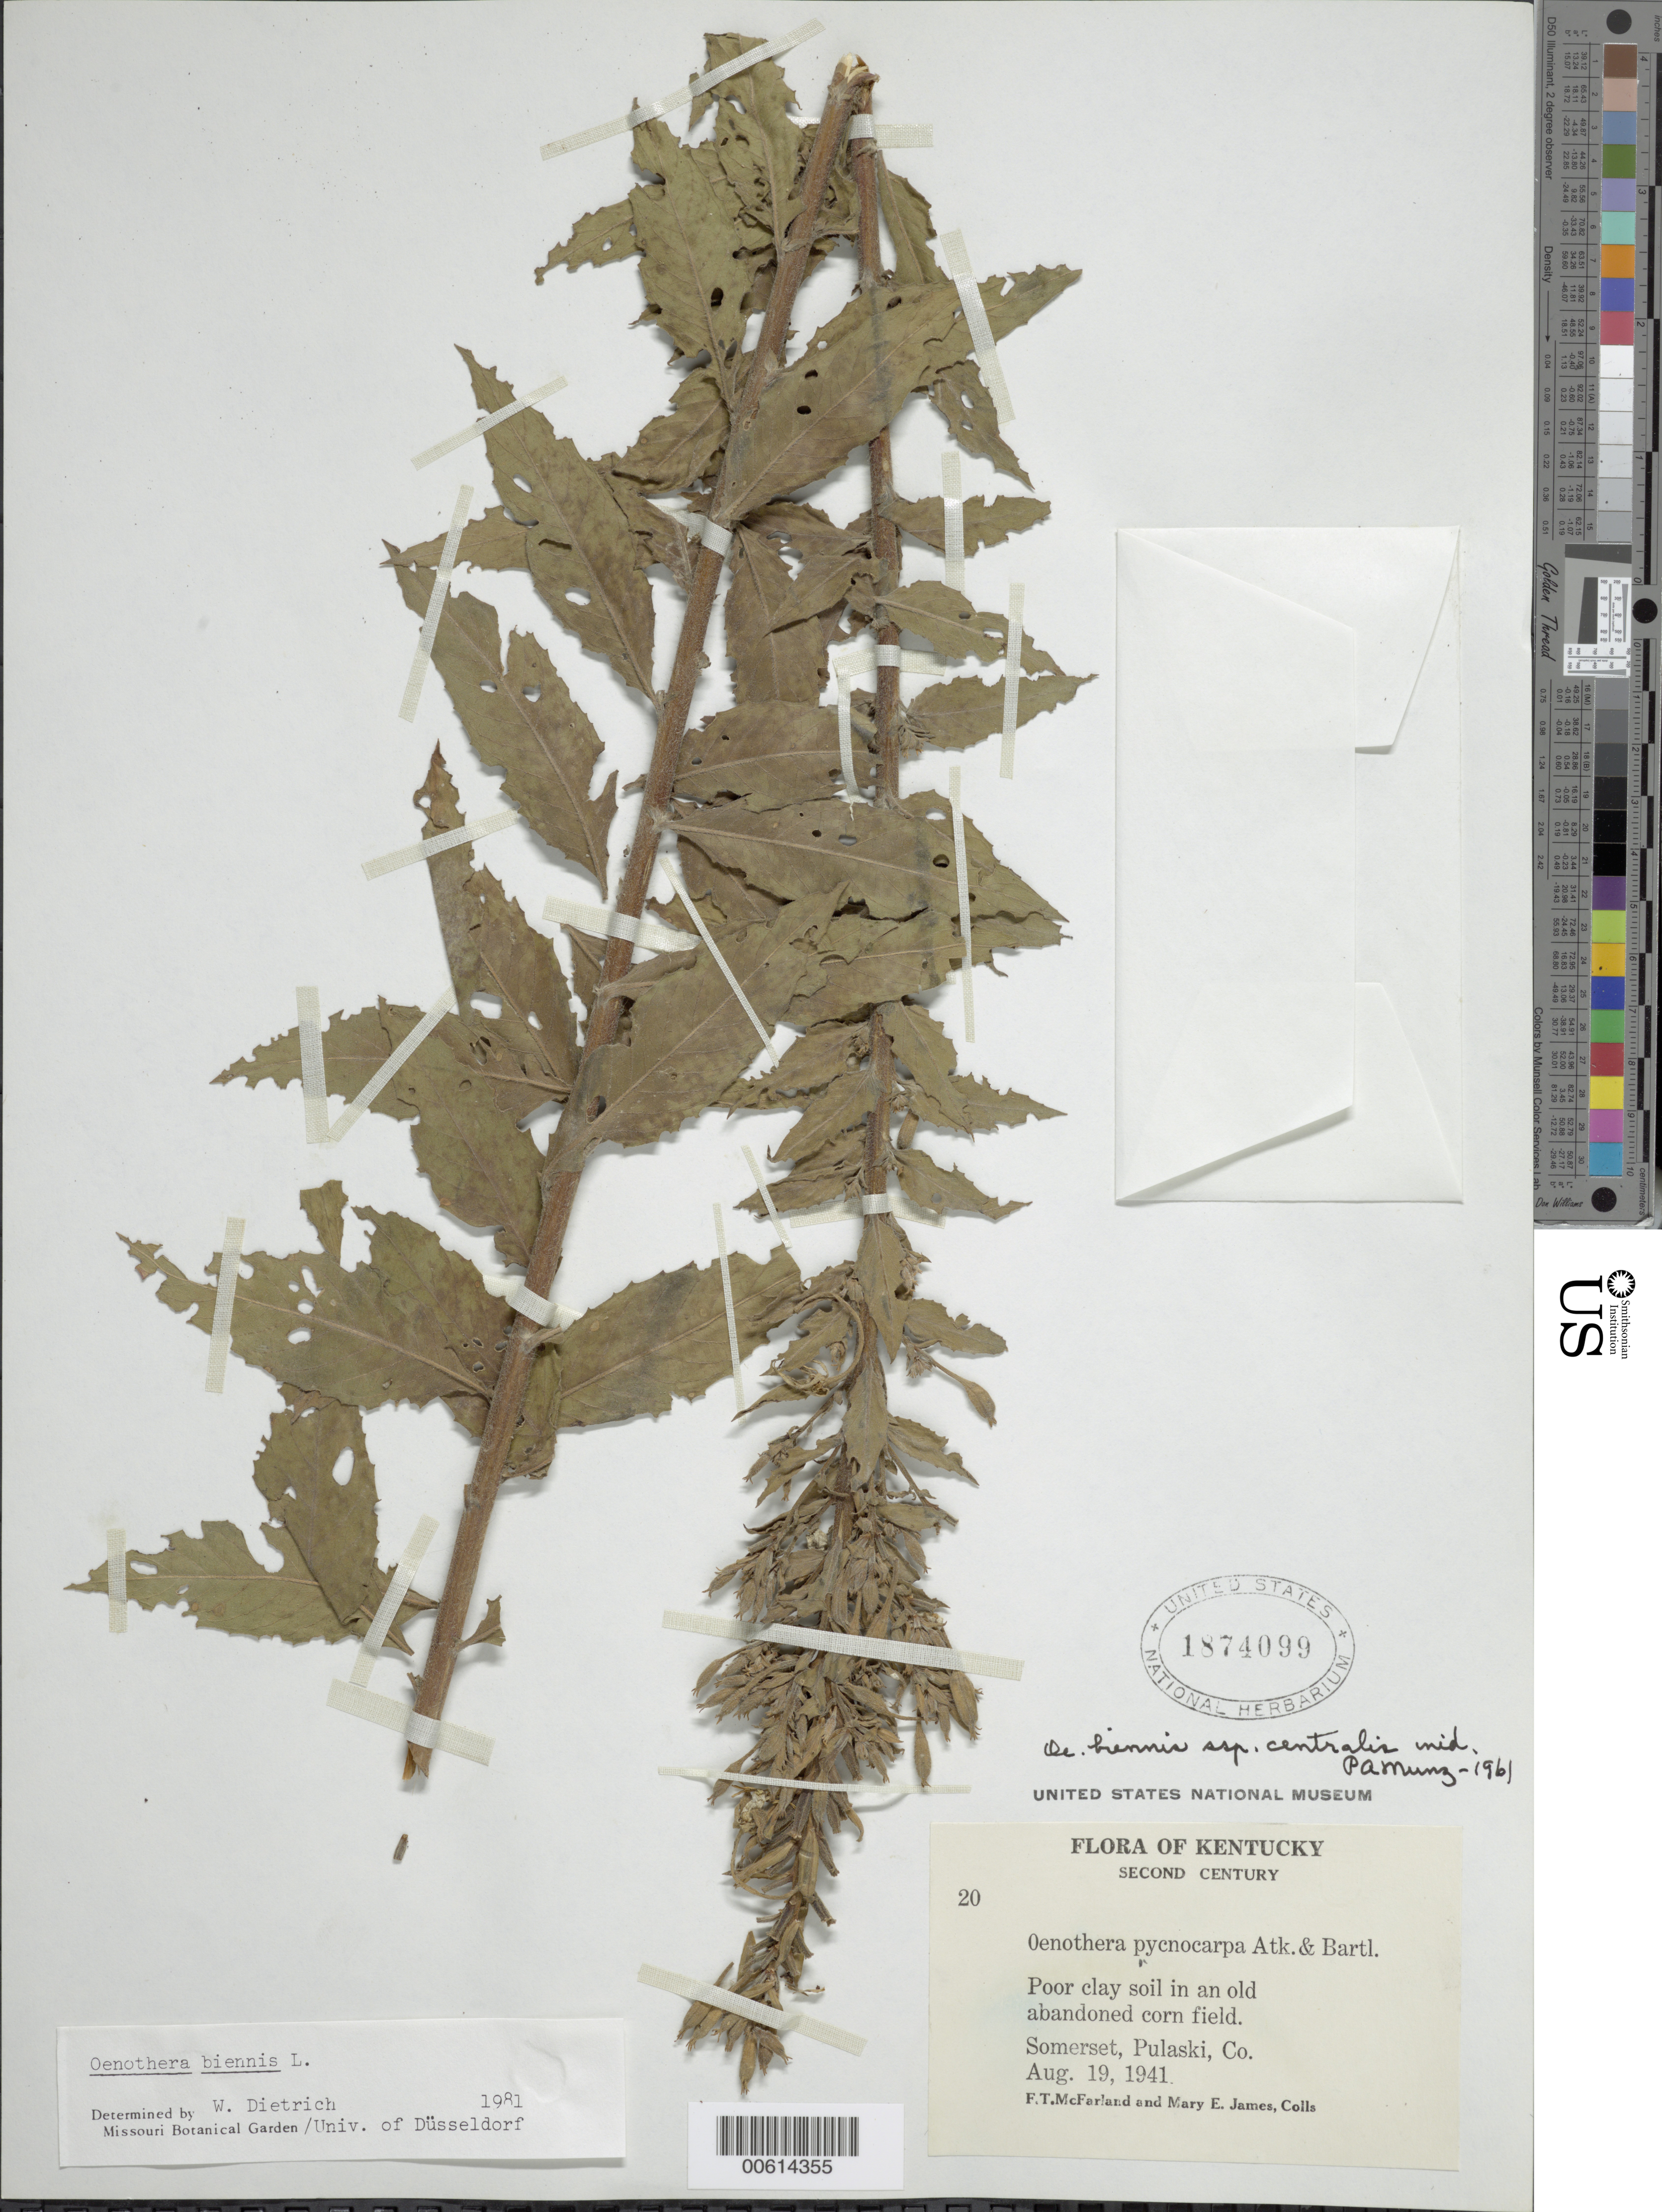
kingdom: Plantae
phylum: Tracheophyta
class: Magnoliopsida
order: Myrtales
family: Onagraceae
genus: Oenothera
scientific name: Oenothera biennis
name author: L.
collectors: F. McFarland & M. James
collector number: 20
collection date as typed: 19 Aug 1941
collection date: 1941-08-19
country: United States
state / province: Kentucky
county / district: Pulaski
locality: Somerset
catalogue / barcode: US 1874099